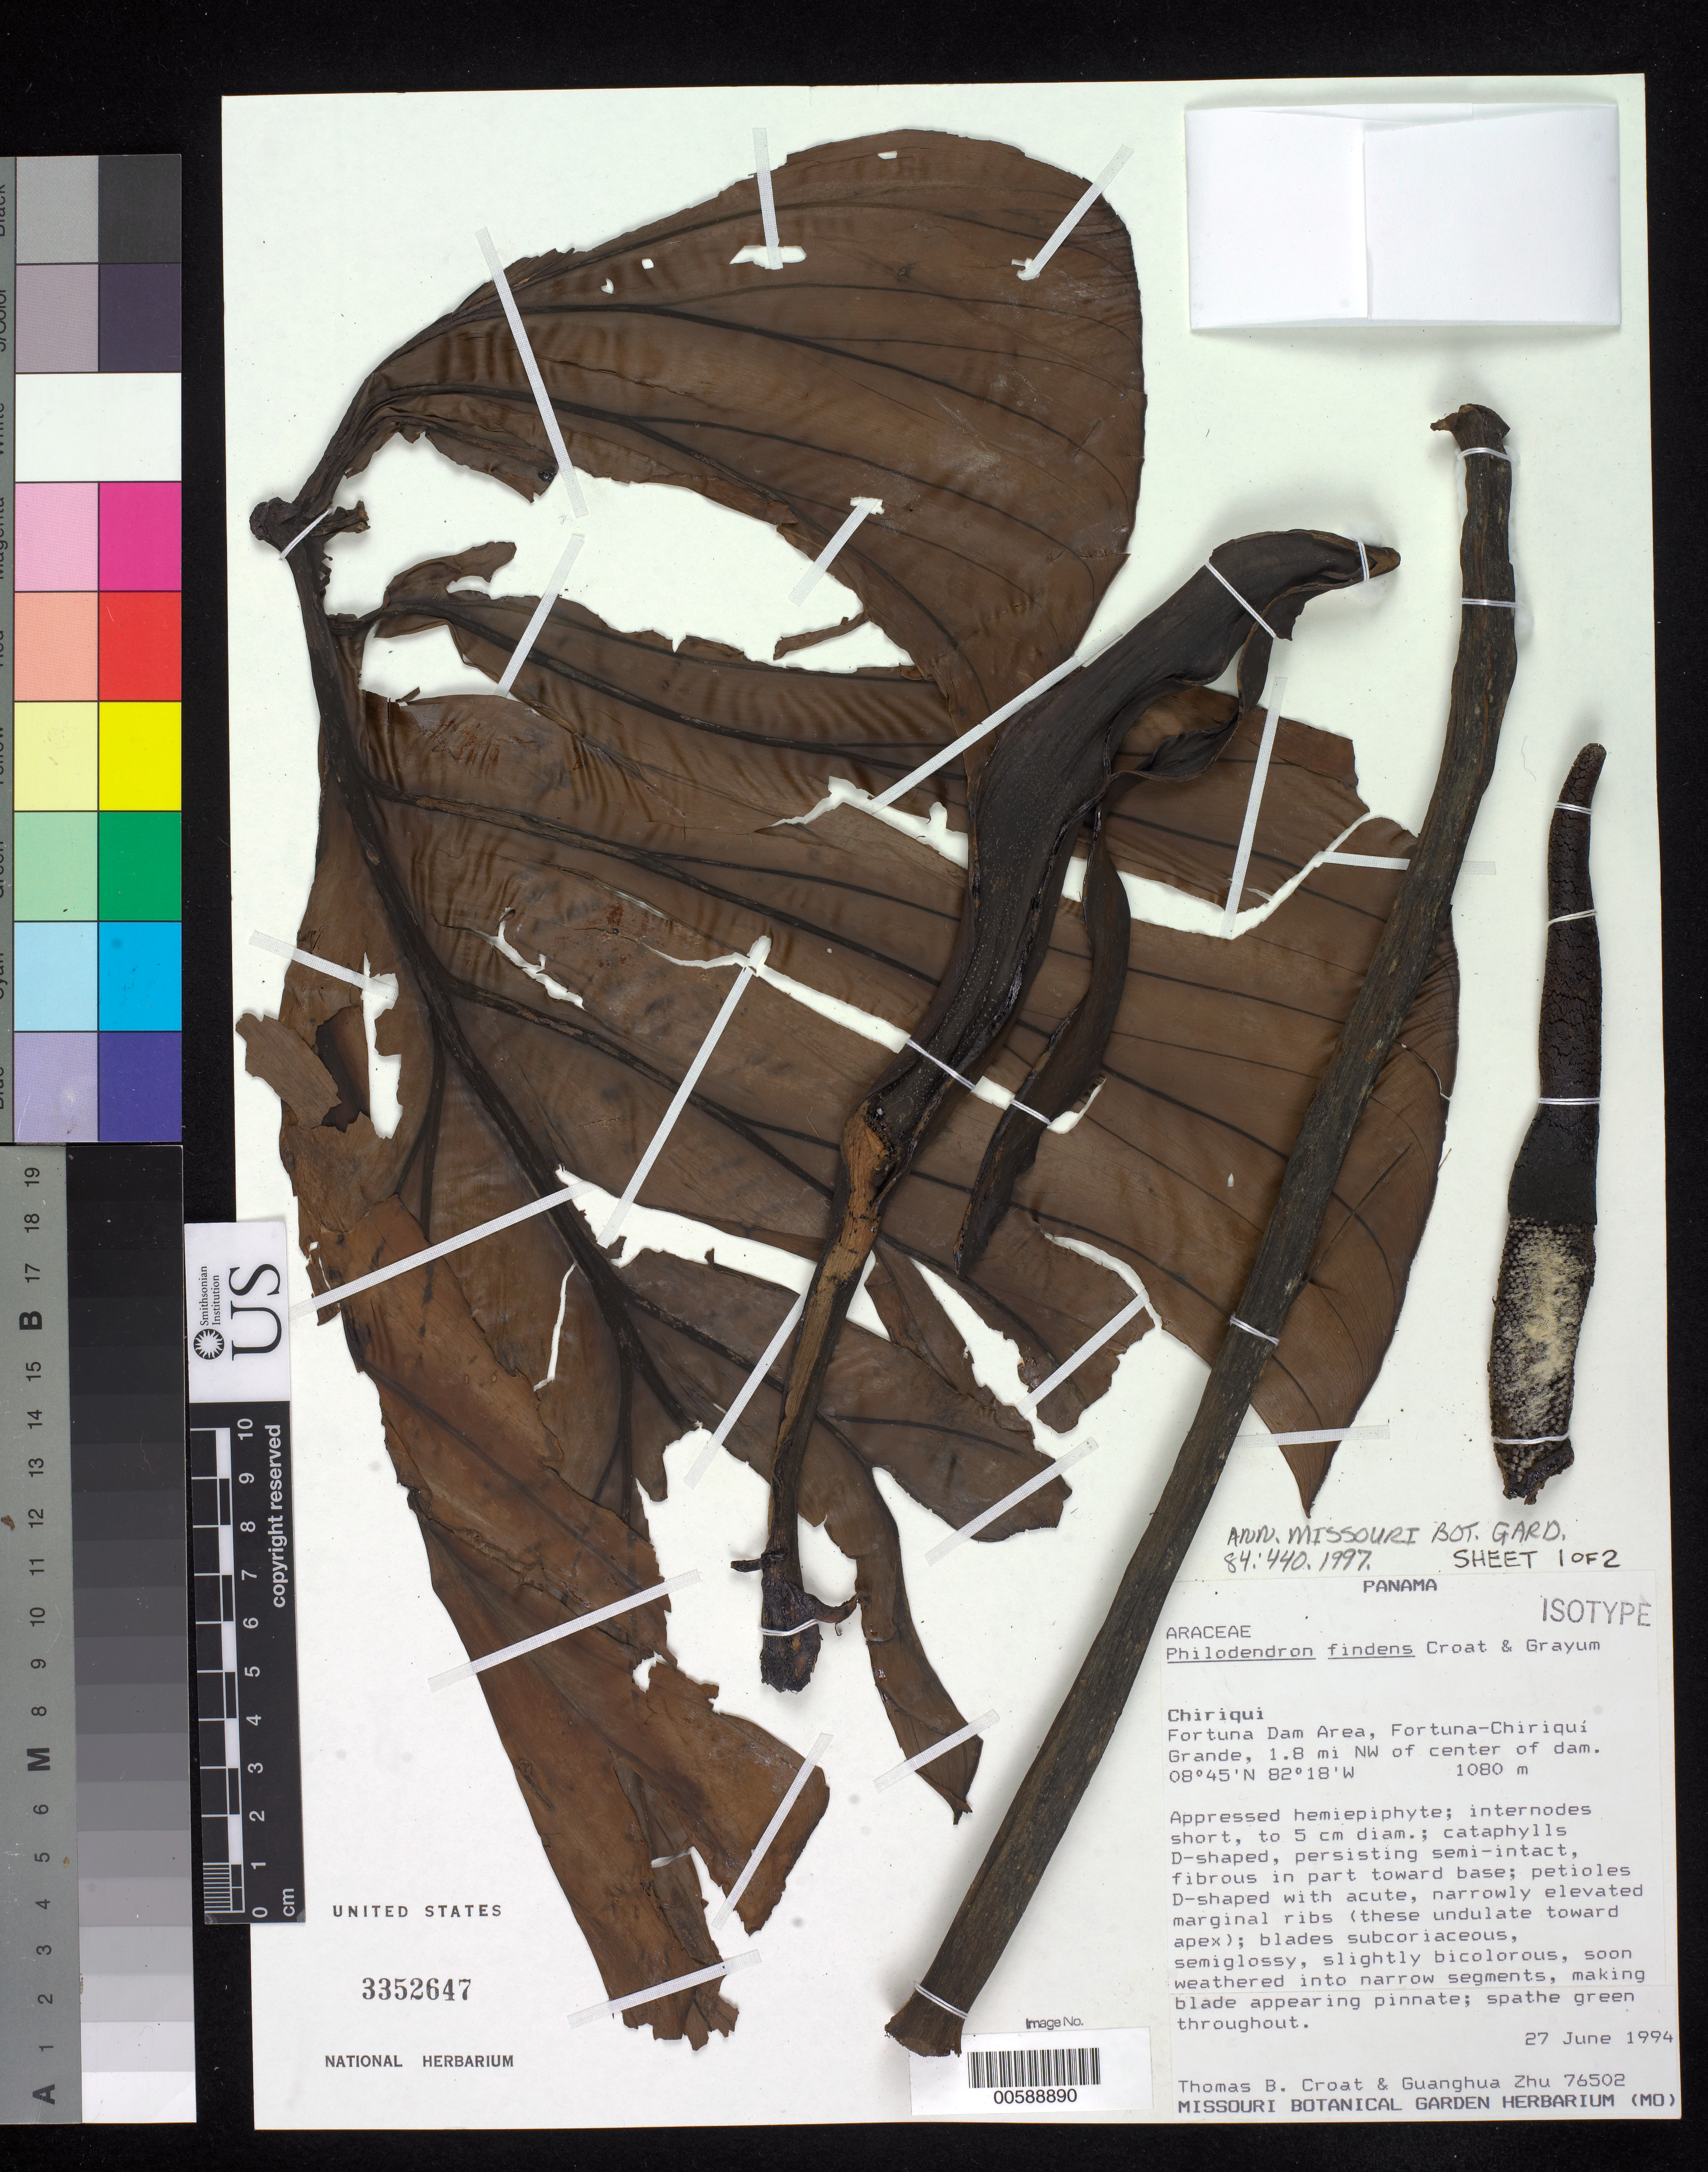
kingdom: Plantae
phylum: Tracheophyta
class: Liliopsida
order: Alismatales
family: Araceae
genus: Philodendron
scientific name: Philodendron findens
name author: Croat & Grayum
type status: Isotype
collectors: T. B. Croat & G. H. Zhu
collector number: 76502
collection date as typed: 27 Jun 1994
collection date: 1994-06-27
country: Panama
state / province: Chiriquí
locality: Fortuna Dam area, Fortuna - Chiriqui Grande, 1.8 mi NW ofcenter of Dam.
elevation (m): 1080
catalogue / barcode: US 3352647